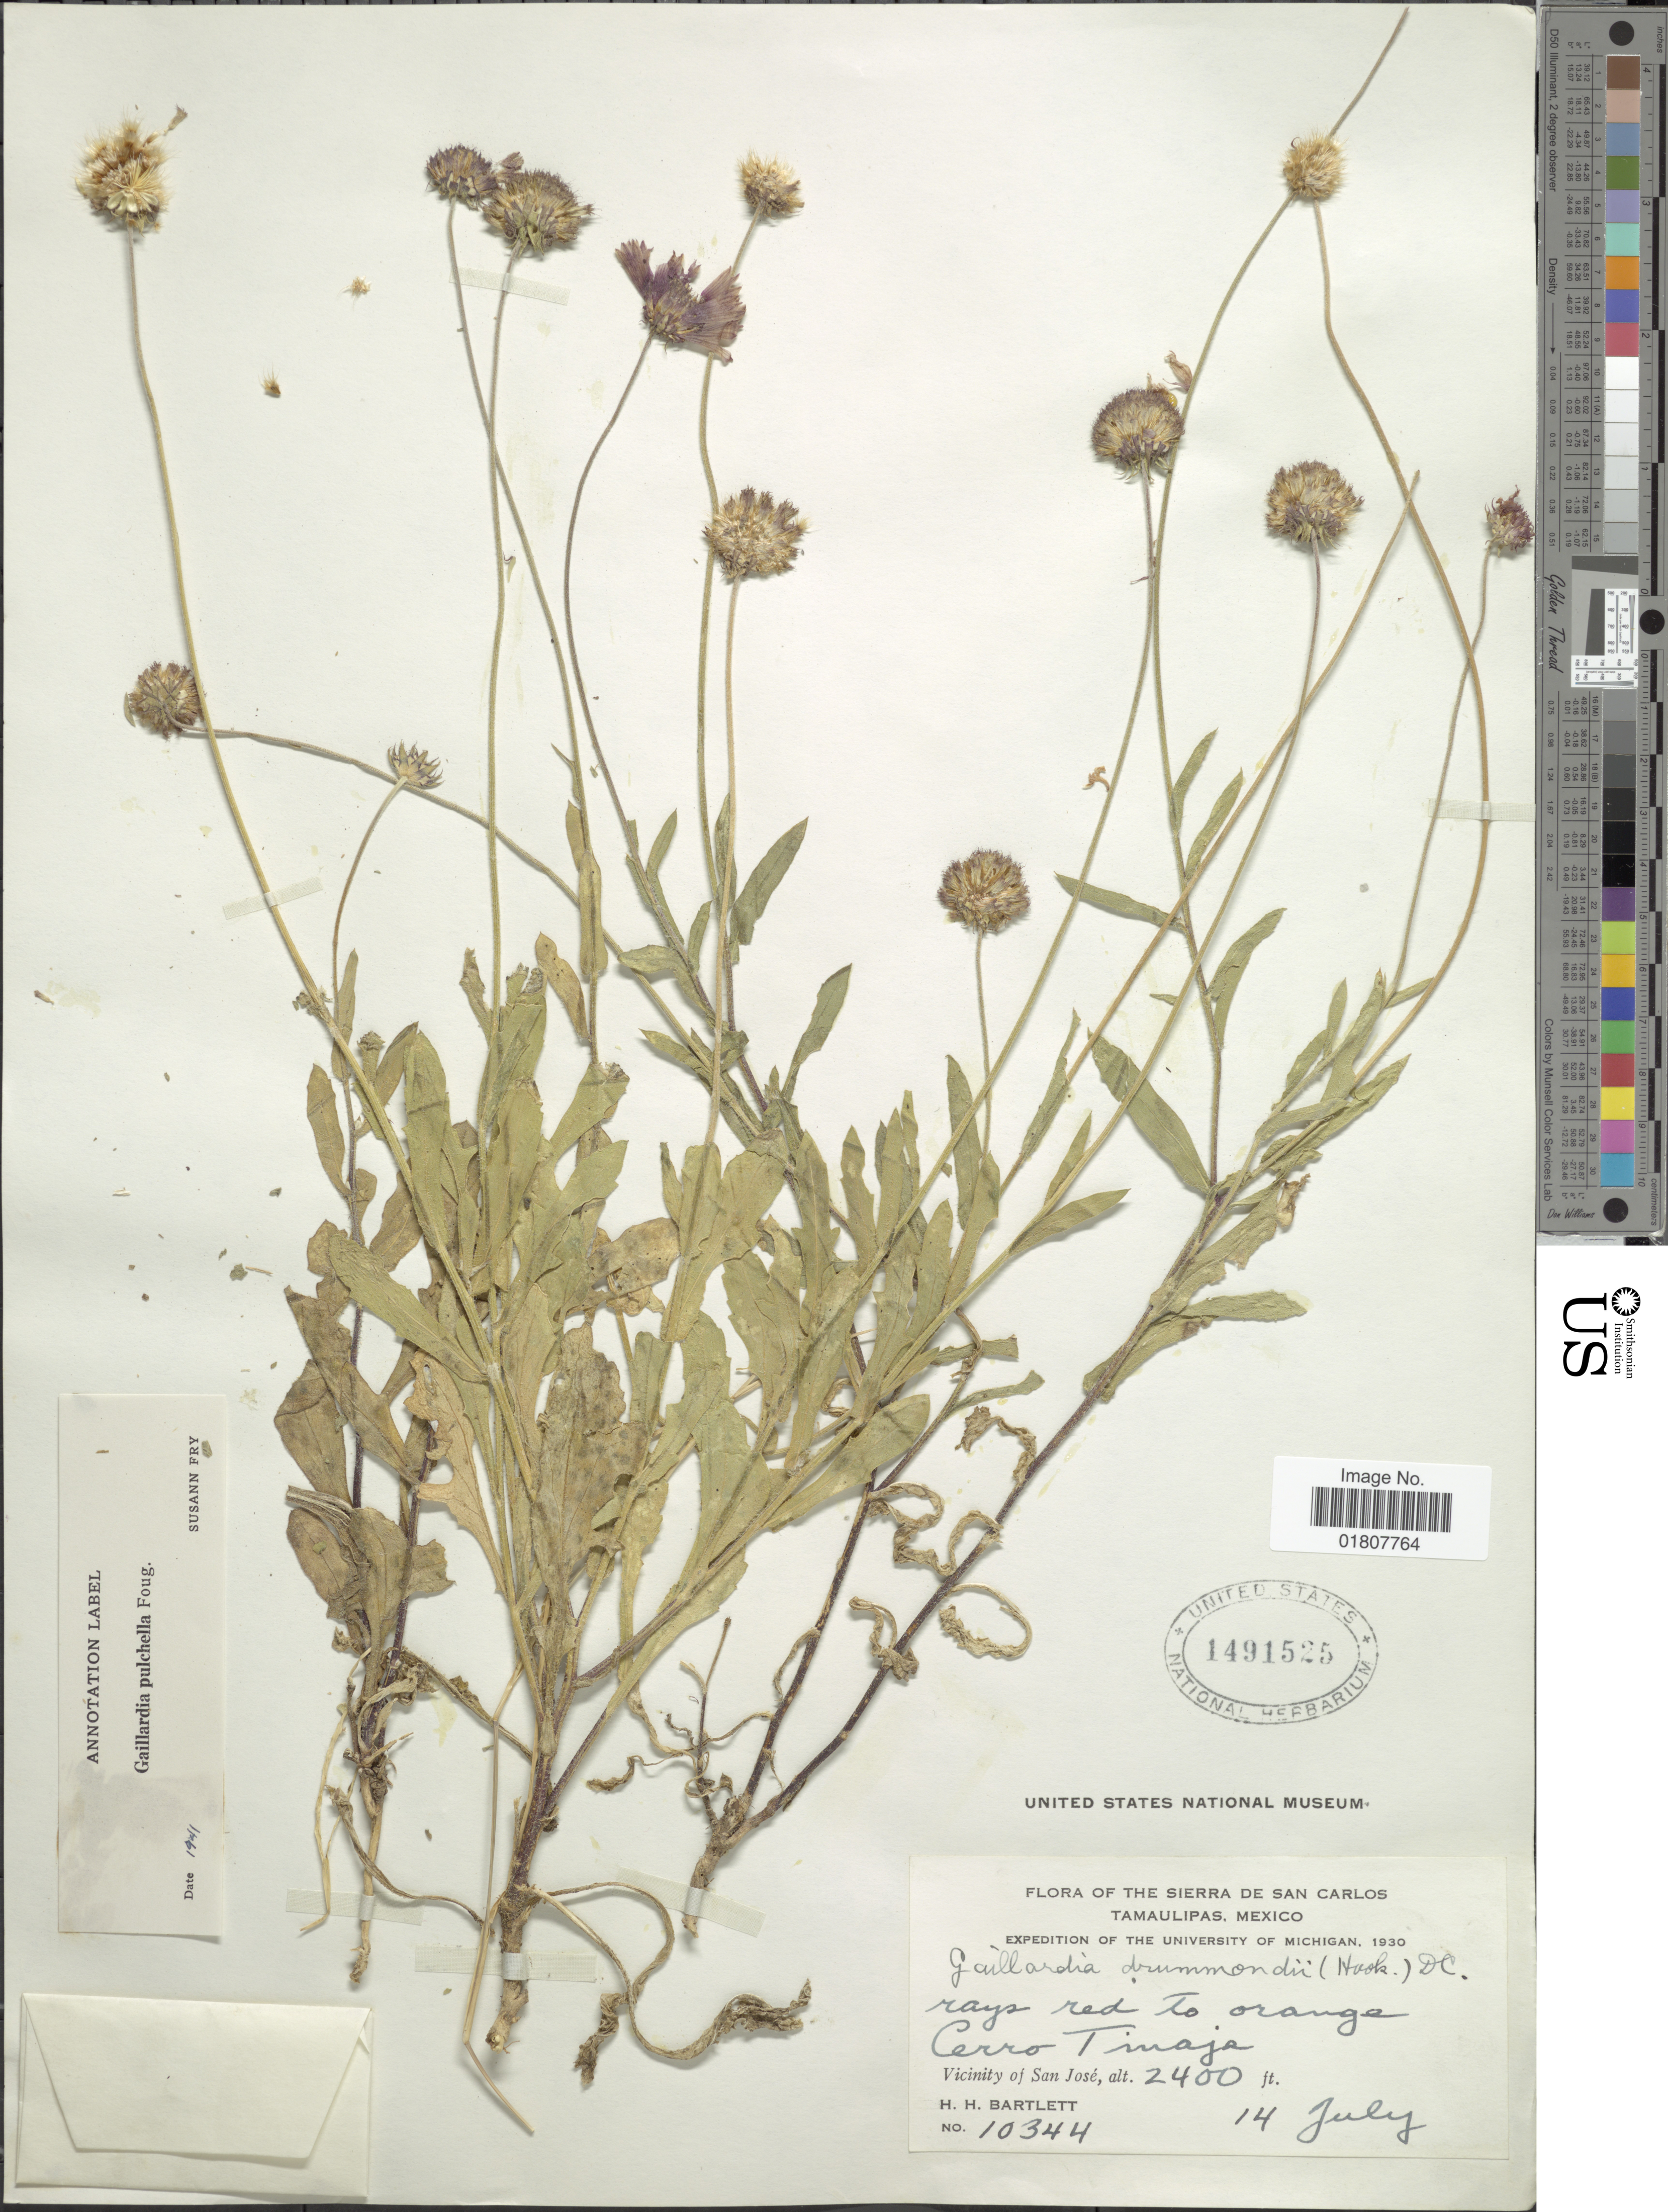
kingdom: Plantae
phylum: Tracheophyta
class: Magnoliopsida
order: Asterales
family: Asteraceae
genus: Gaillardia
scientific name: Gaillardia pulchella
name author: Foug.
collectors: H. H. Bartlett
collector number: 10344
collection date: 1930-07-14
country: Mexico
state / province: Tamaulipas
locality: Sierra de San Carlos, Cerro Tinaja, Vicinity of San Jose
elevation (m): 732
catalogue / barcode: US 1491525